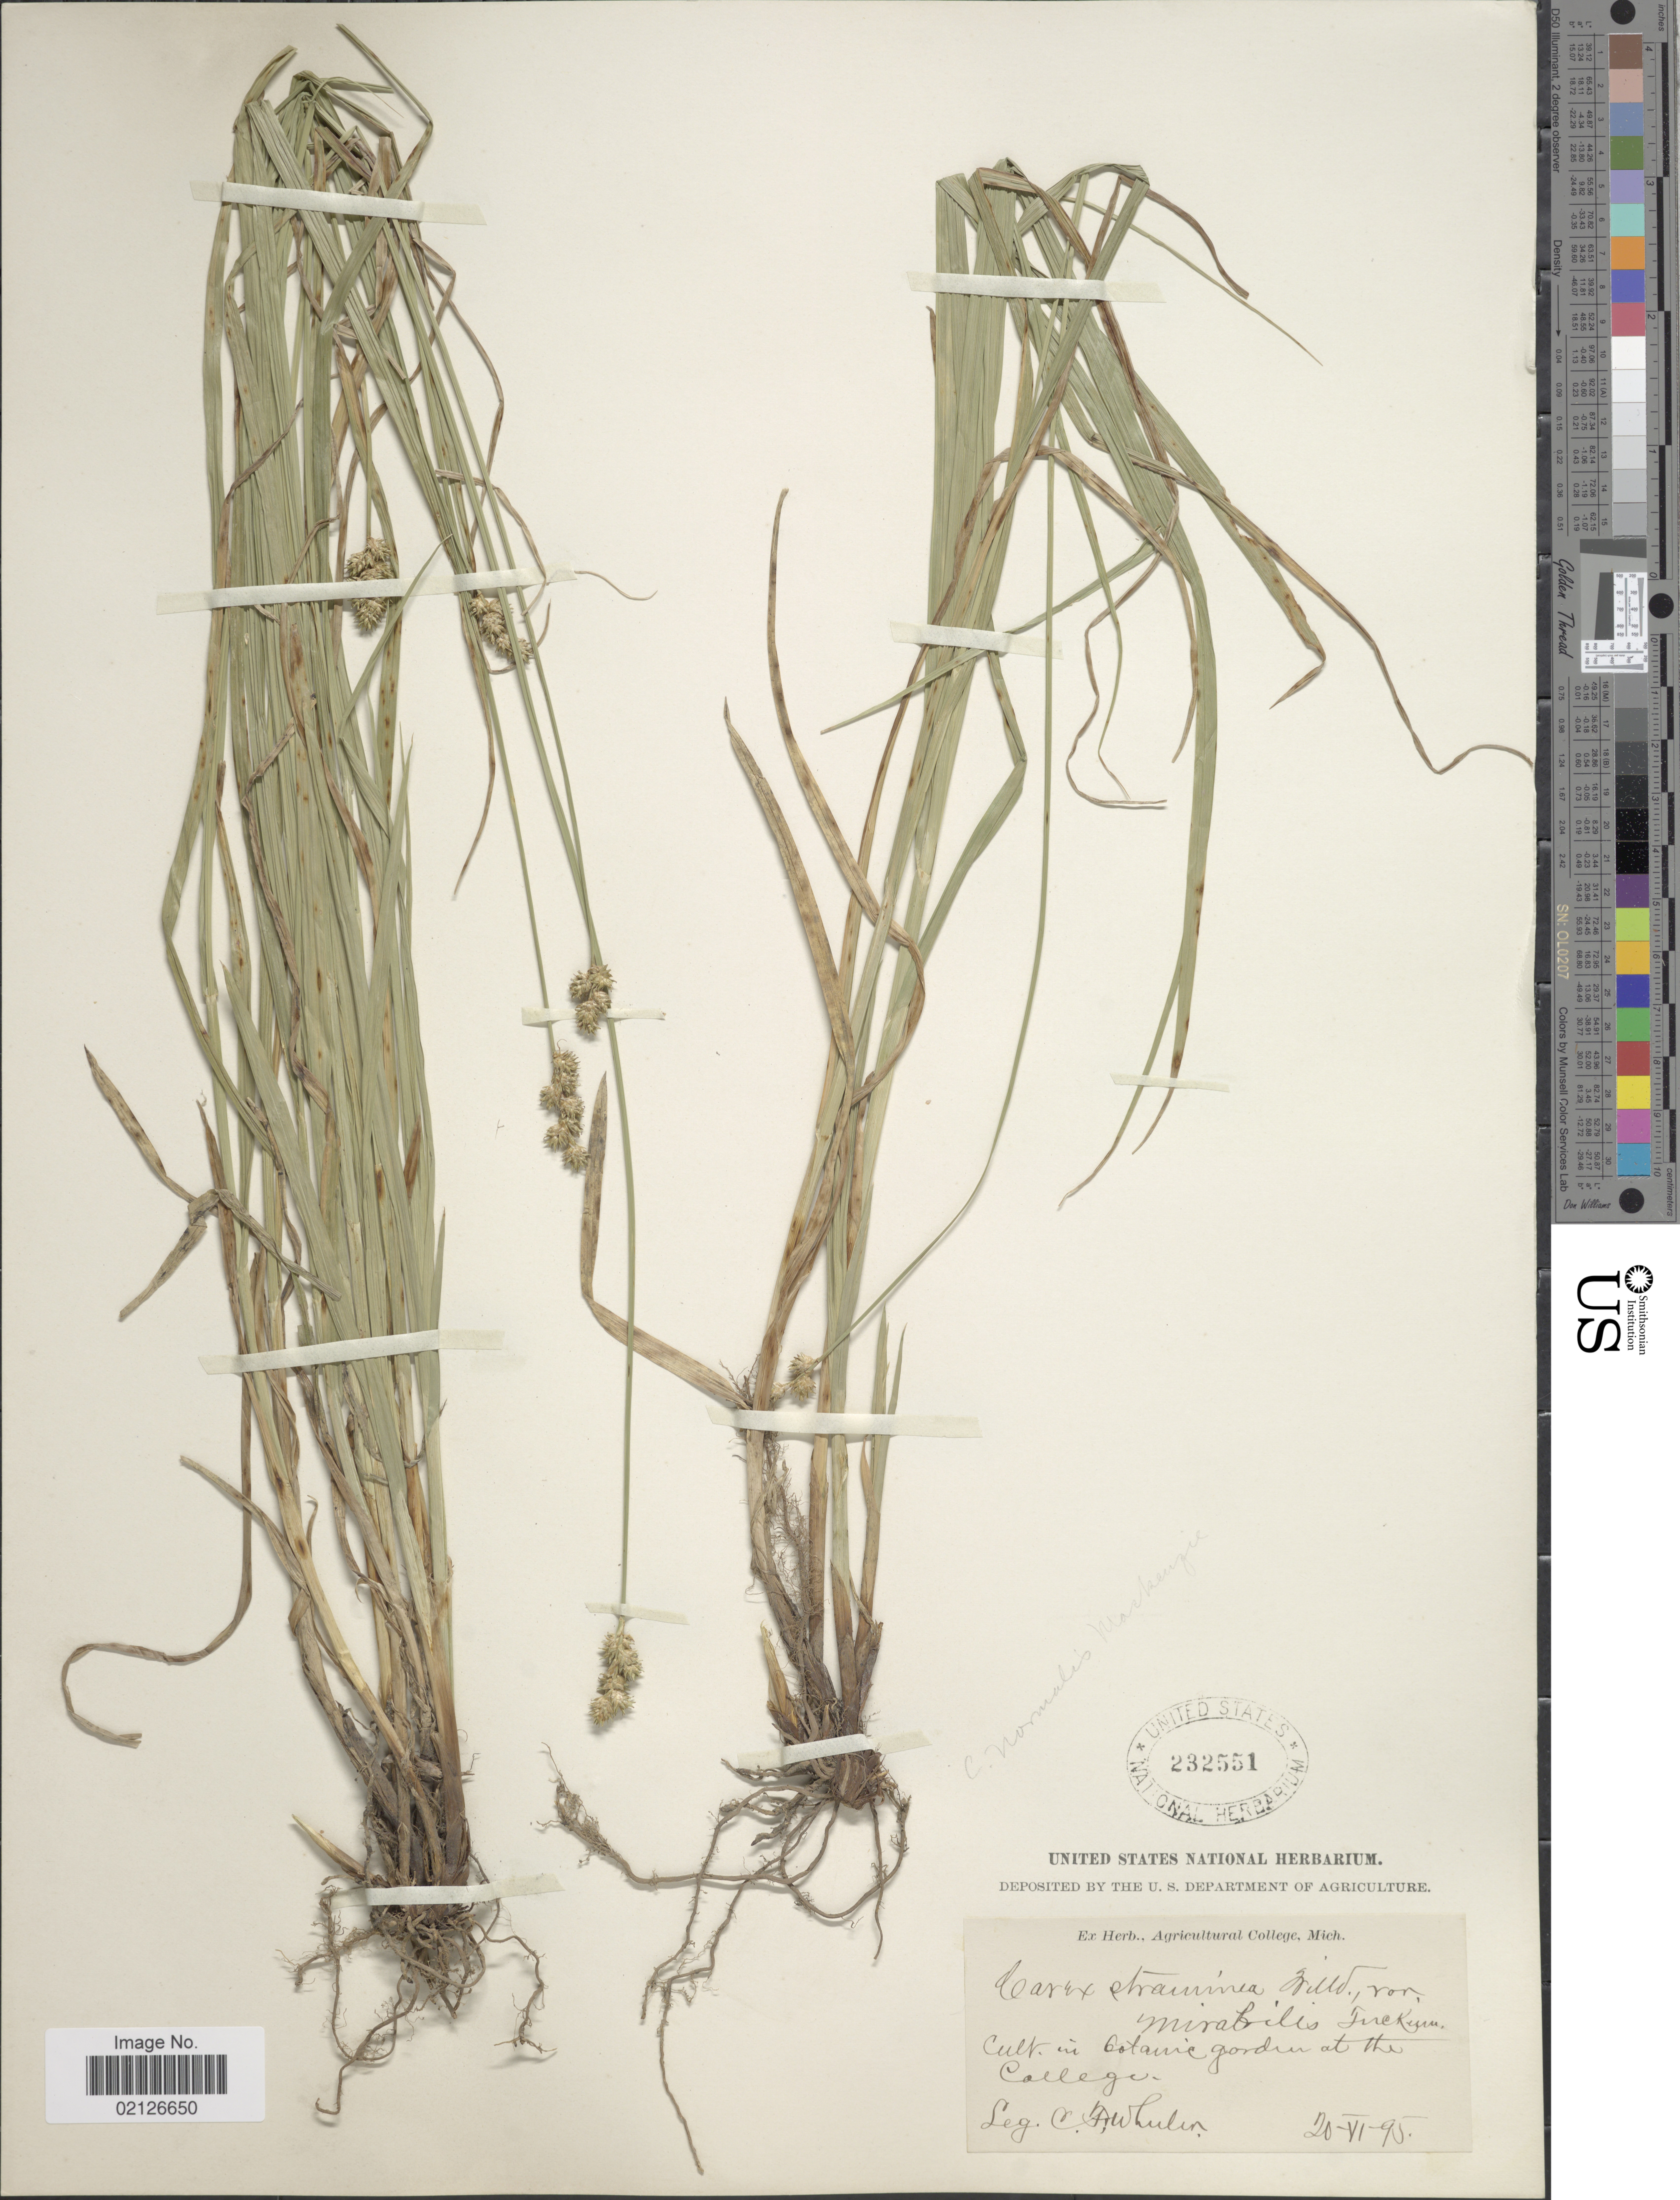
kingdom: Plantae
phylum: Tracheophyta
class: Liliopsida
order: Poales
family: Cyperaceae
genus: Carex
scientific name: Carex normalis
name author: Mack.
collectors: C. Wheeler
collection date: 1895-06-20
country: United States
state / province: Michigan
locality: Cult. in botanic garden at the College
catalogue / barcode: US 232551